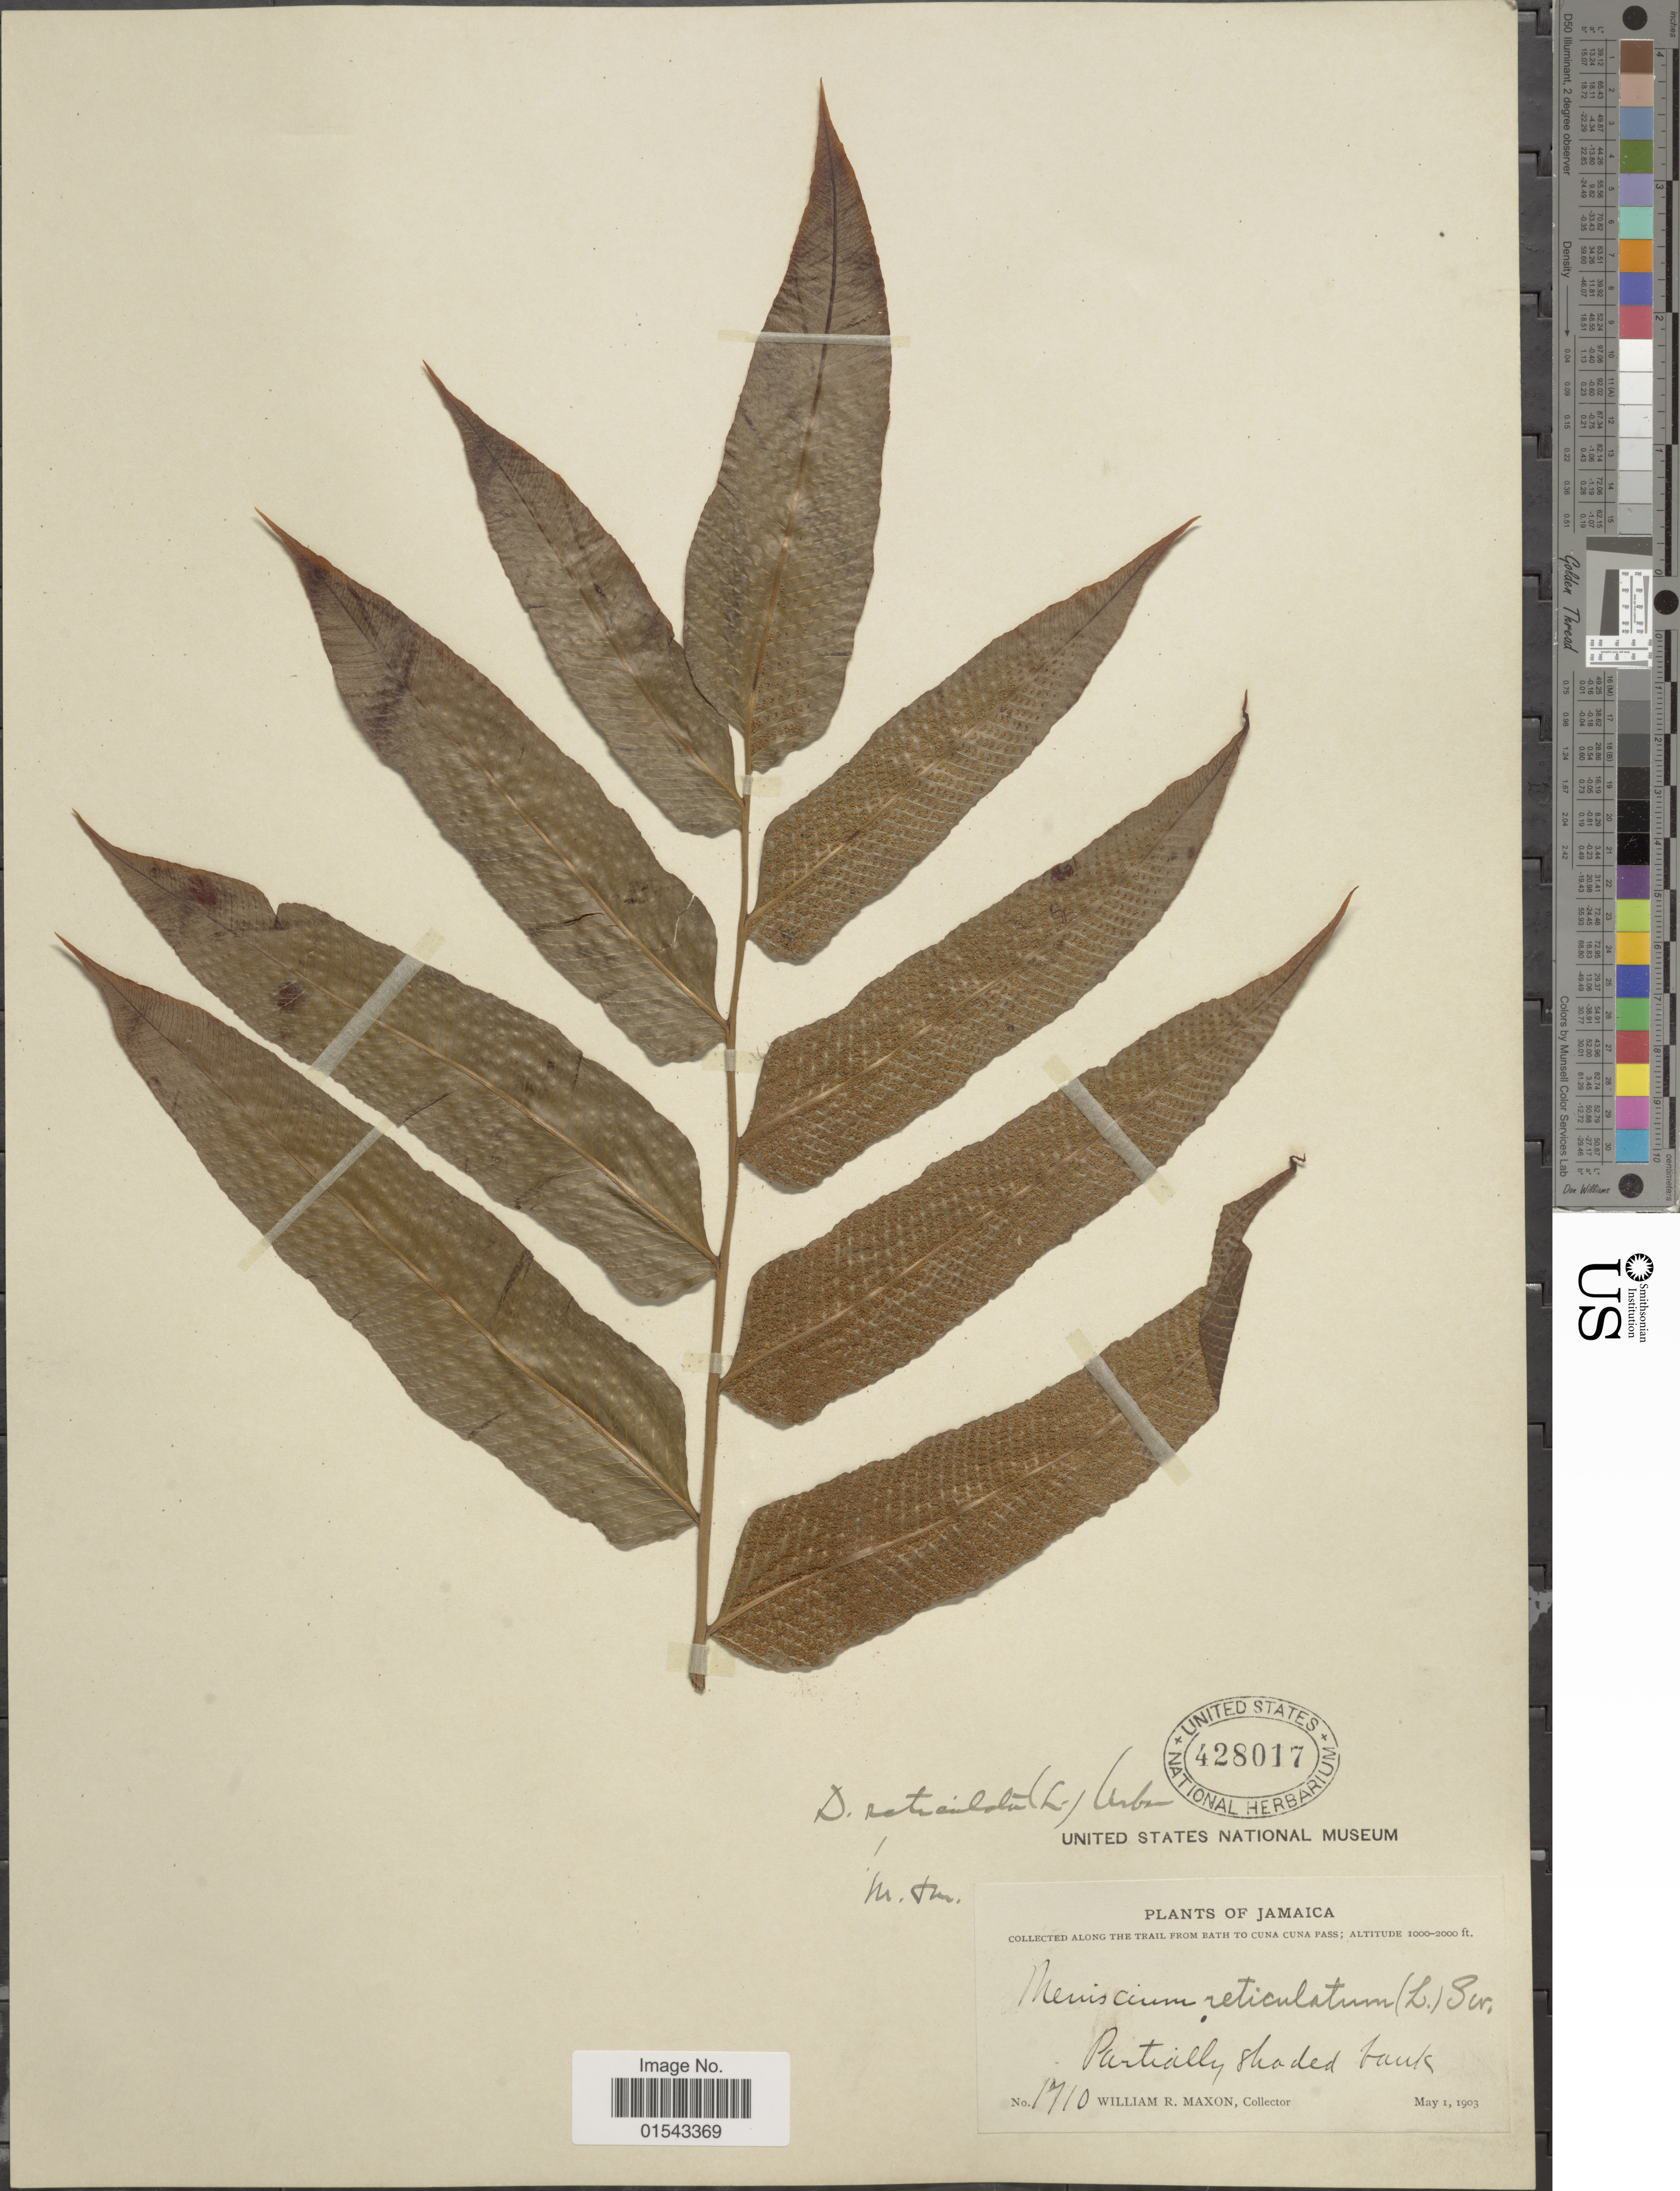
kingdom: Plantae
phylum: Tracheophyta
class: Polypodiopsida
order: Polypodiales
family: Thelypteridaceae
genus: Meniscium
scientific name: Meniscium reticulatum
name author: (L.) Sw.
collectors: W. R. Maxon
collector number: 1710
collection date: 1903-05-01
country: Jamaica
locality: Along the trail from Bath to Cuna Cuna Pass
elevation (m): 305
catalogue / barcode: US 428017